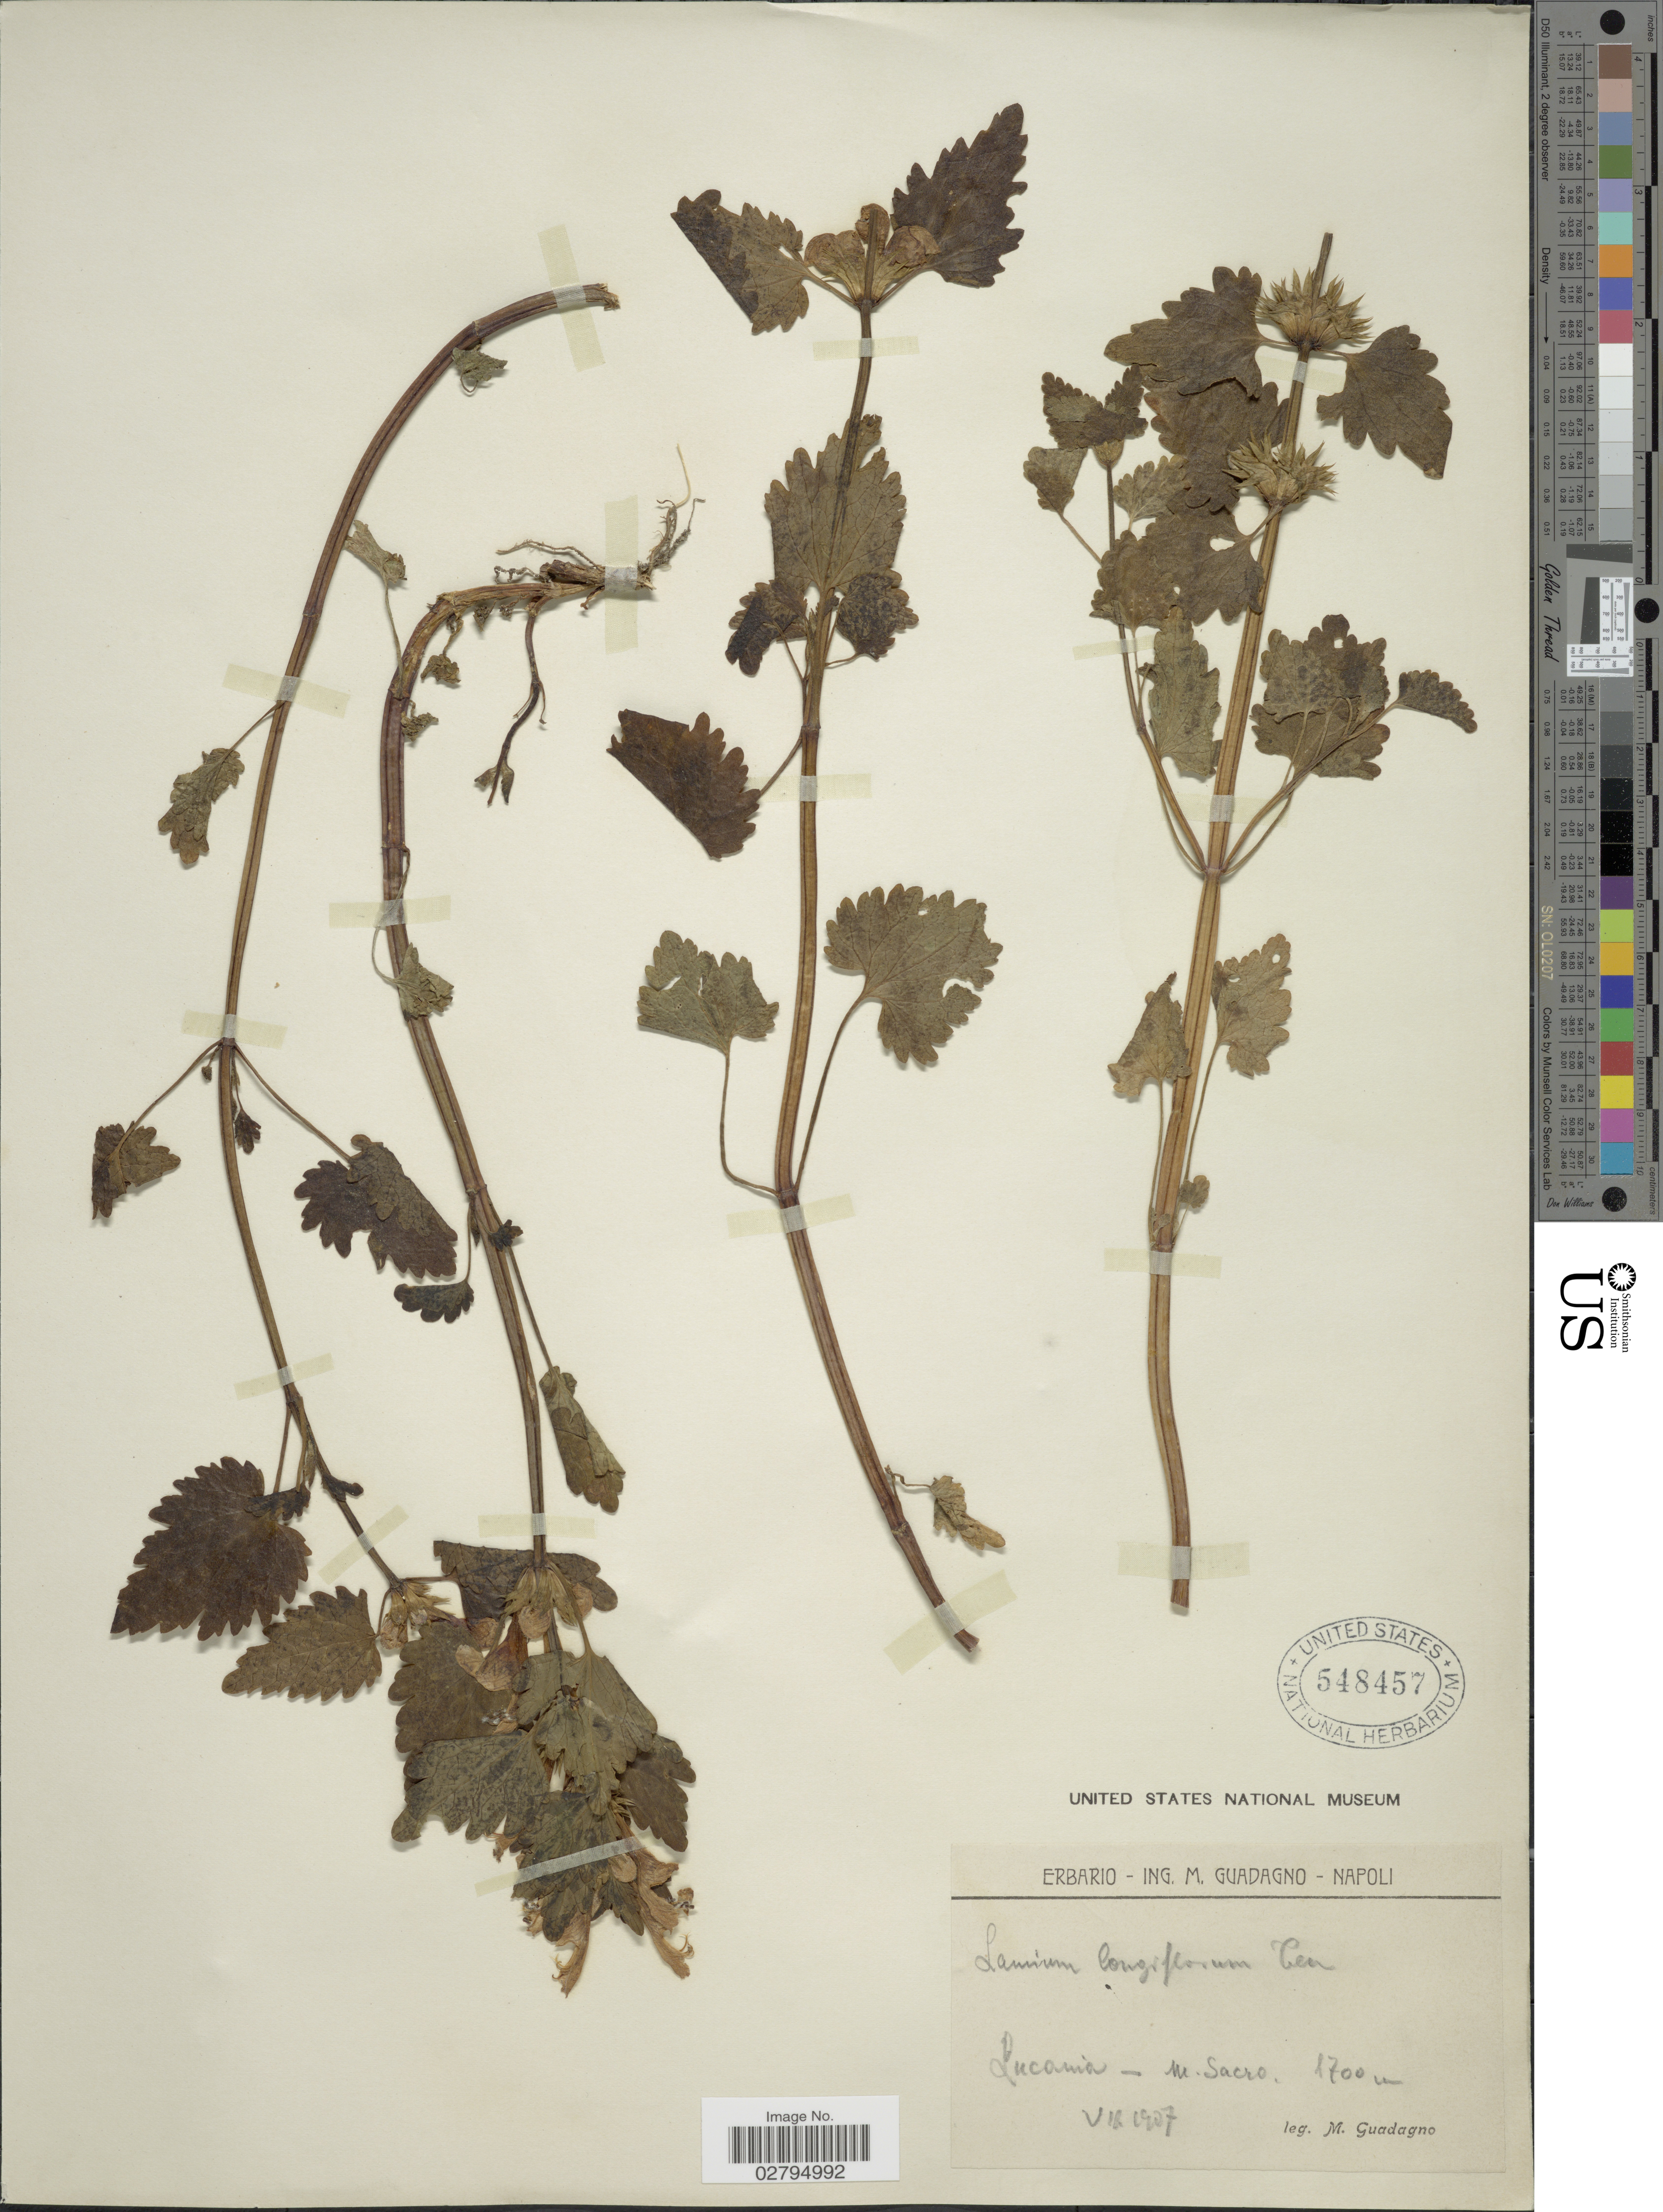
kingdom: Plantae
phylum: Tracheophyta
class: Magnoliopsida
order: Lamiales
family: Lamiaceae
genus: Lamium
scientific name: Lamium garganicum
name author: L.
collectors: M. Guadagno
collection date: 1907-07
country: Italy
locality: Lucania - M. Sacro.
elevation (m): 1700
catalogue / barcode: US 548457